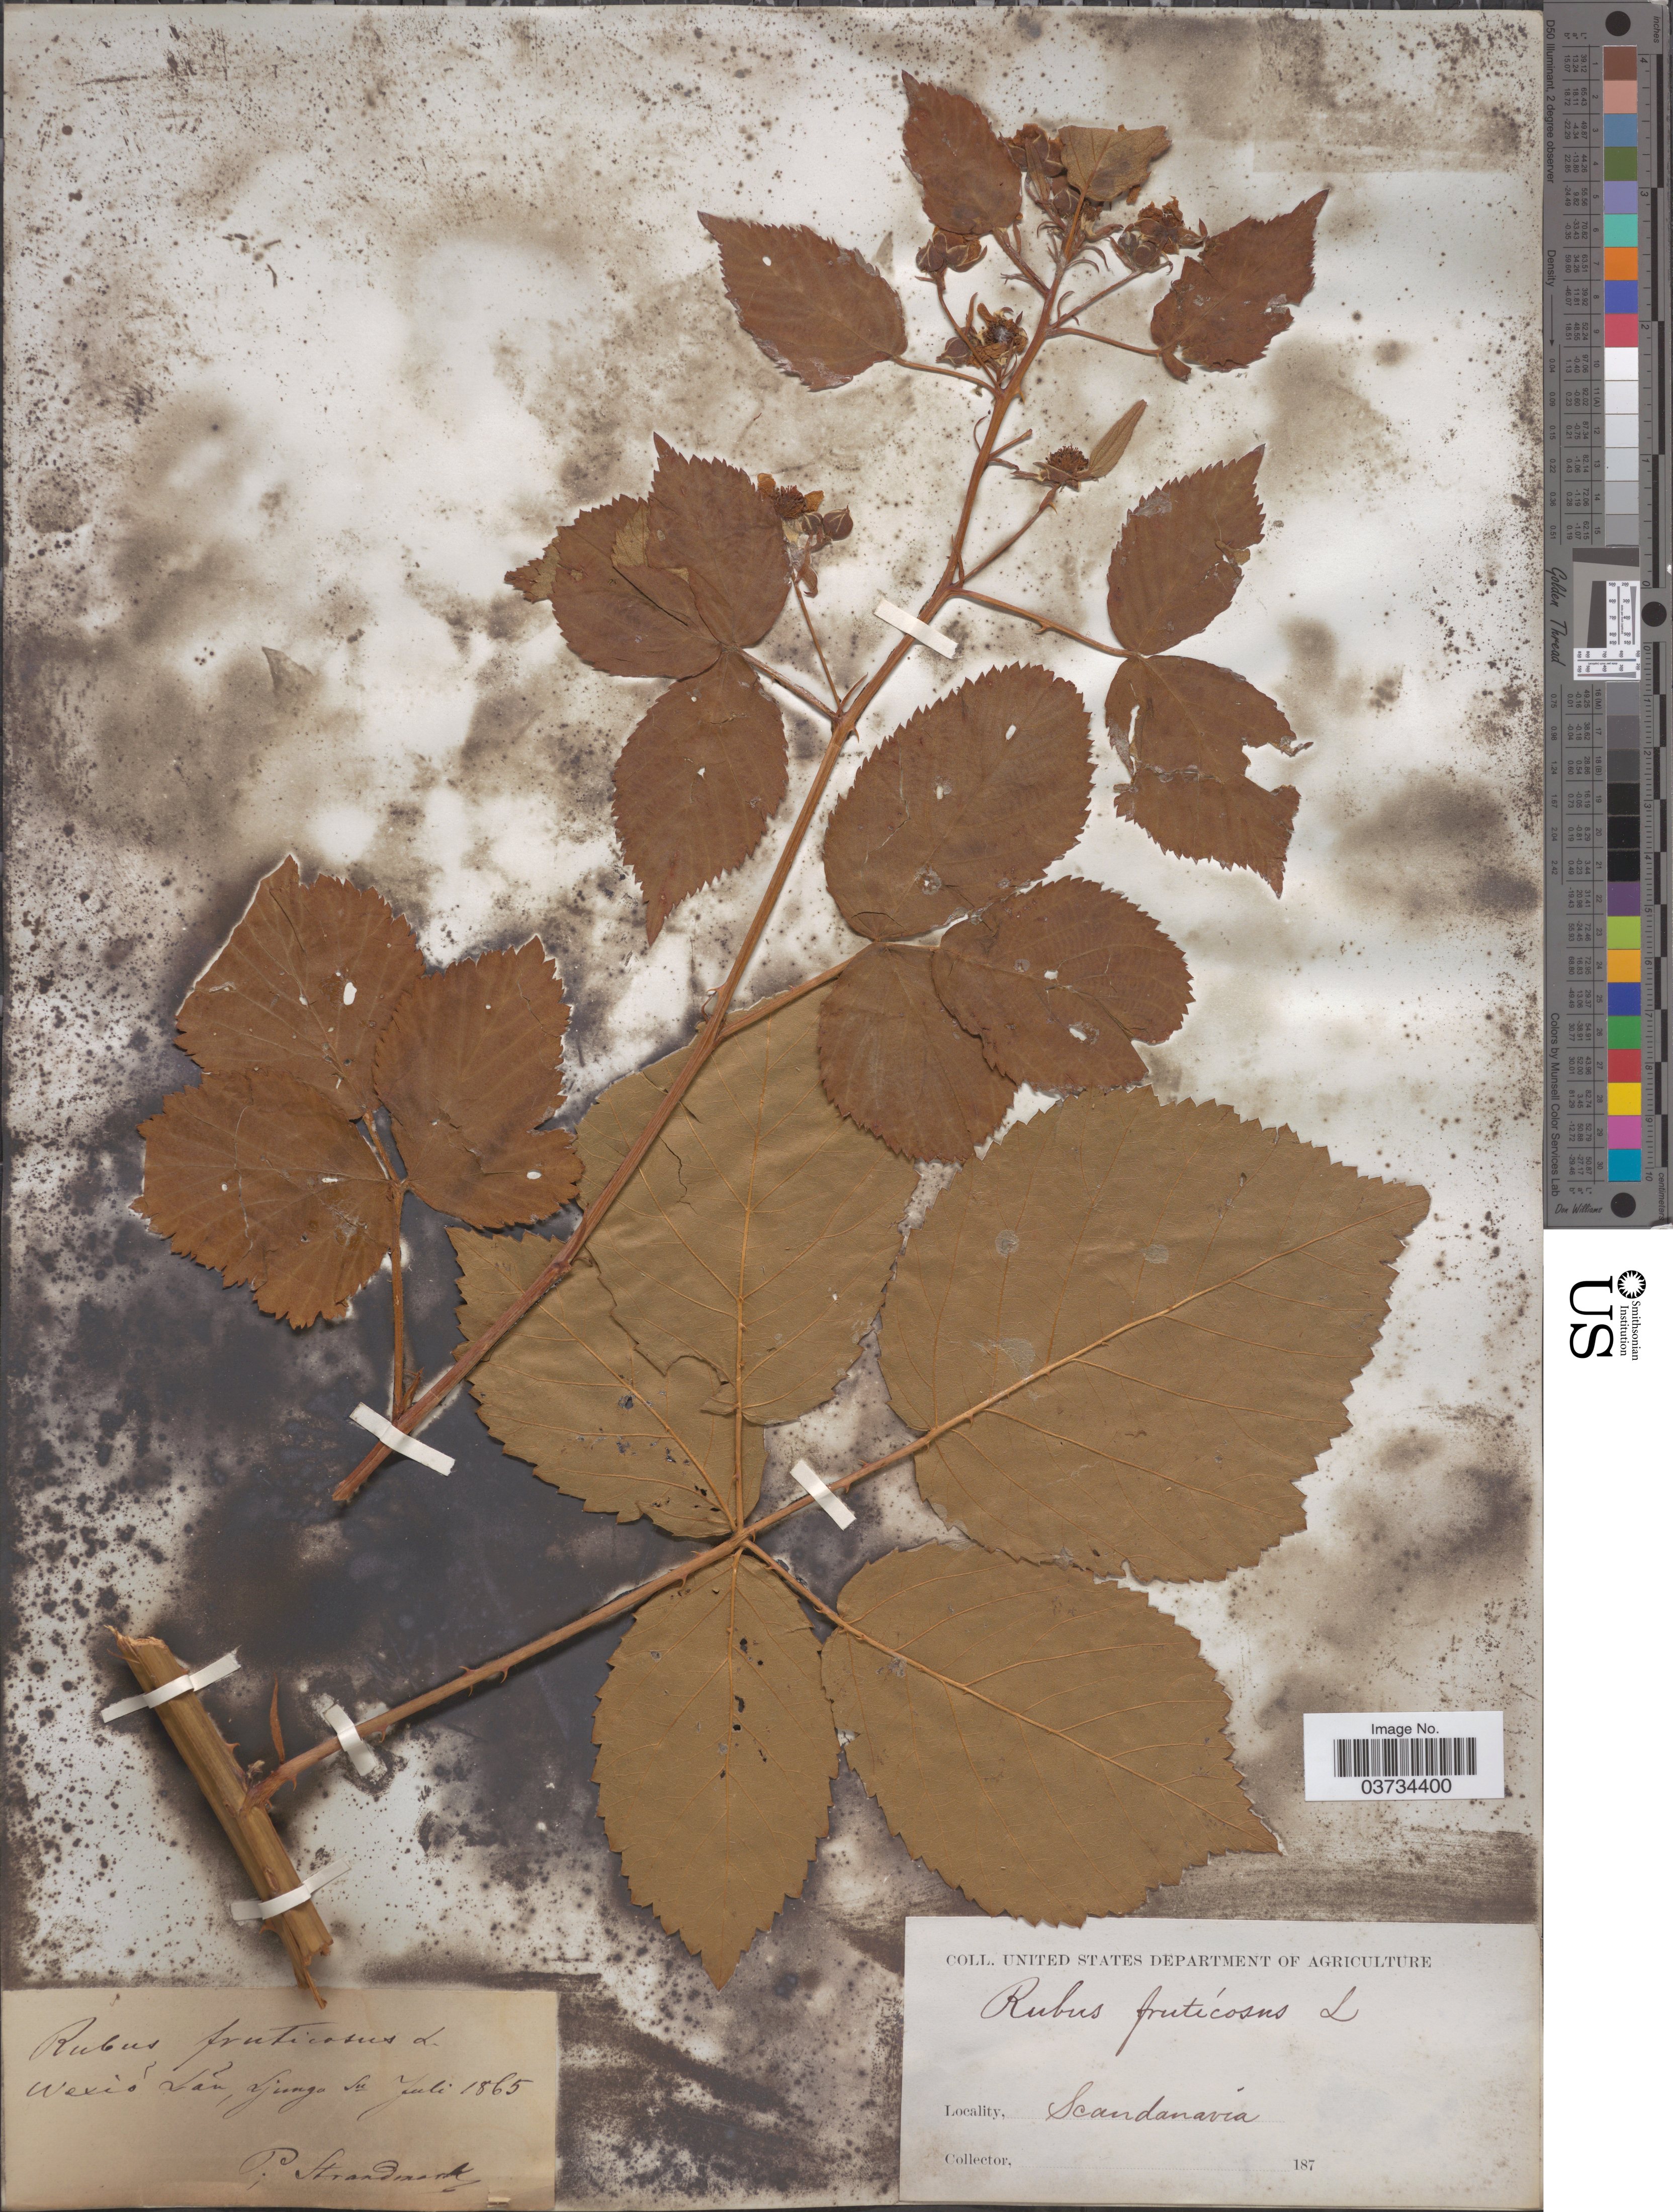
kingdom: Plantae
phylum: Tracheophyta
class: Magnoliopsida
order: Rosales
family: Rosaceae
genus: Rubus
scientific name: Rubus fruticosus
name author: L.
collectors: P. Strandmark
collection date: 1865-07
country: Finland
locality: Wexis Lan, Ljungo. Scandanavia.